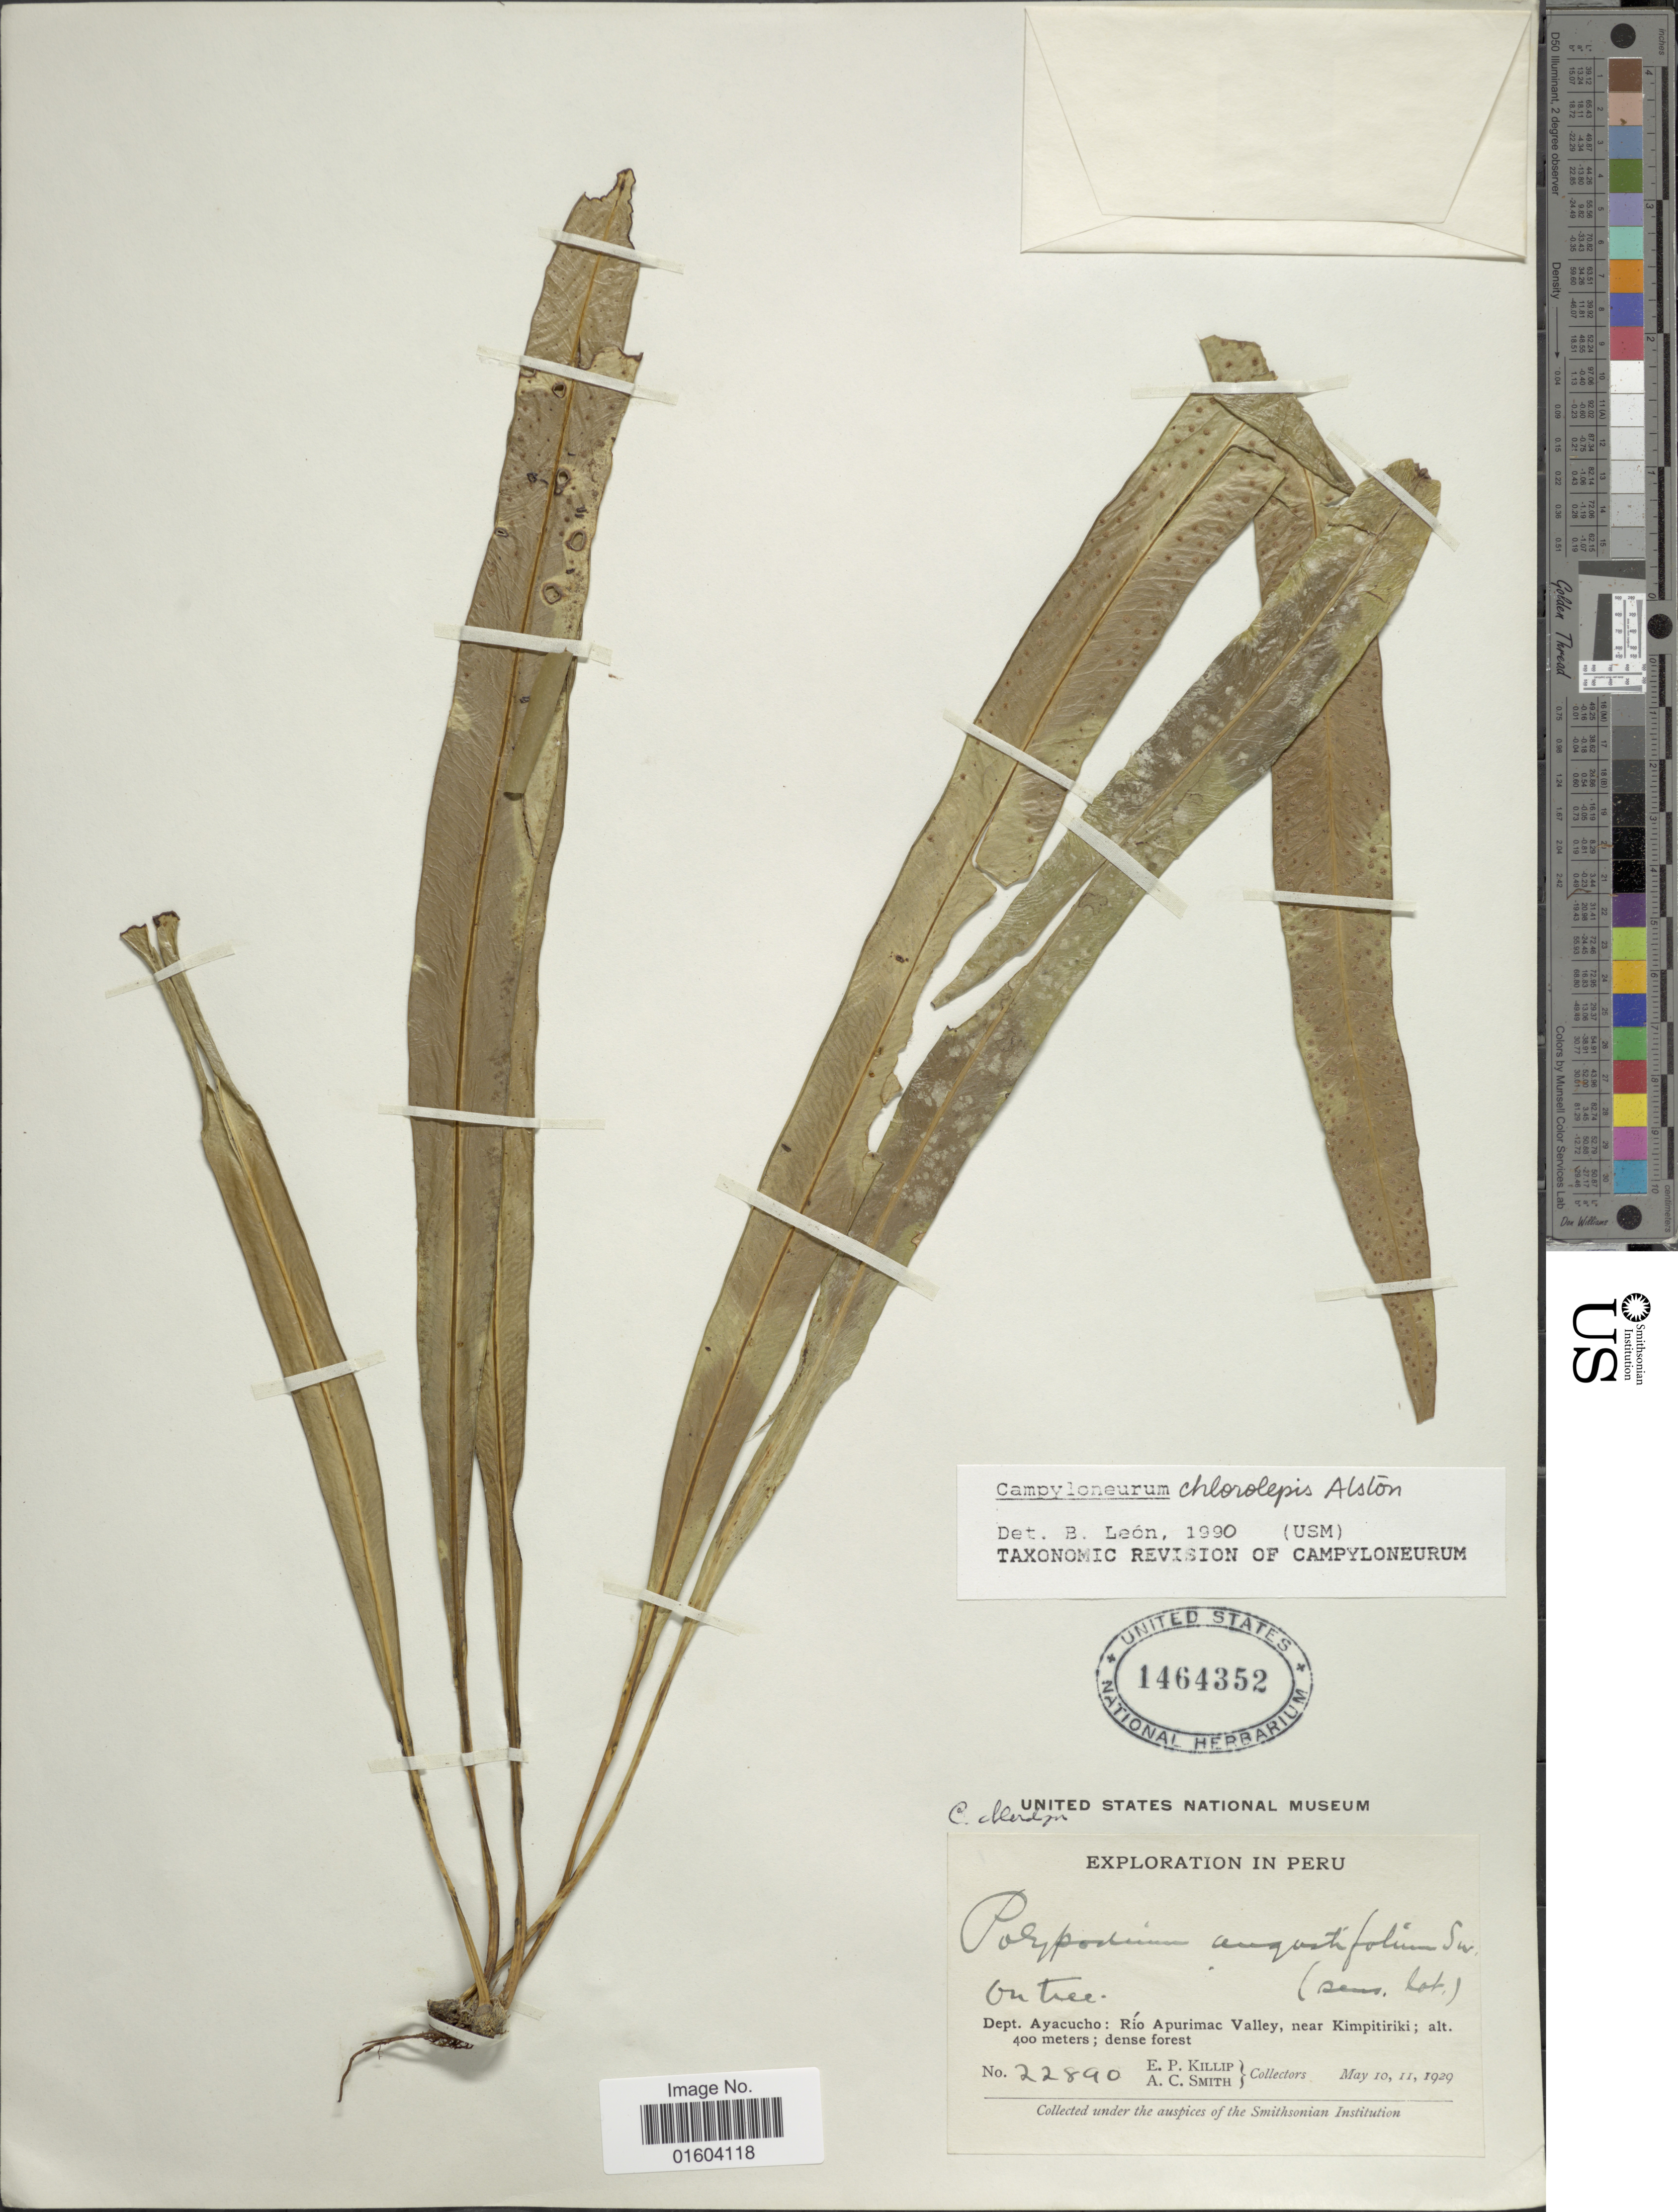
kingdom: Plantae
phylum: Tracheophyta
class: Polypodiopsida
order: Polypodiales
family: Polypodiaceae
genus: Campyloneurum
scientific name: Campyloneurum chlorolepis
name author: Alston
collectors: E. P. Killip & A. C. Smith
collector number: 22890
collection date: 1929-05-10/1929-05-11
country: Peru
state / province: Ayacucho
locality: Dept. Ayacucho: Rio Apurimac Valley, near Kimpititiki.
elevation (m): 400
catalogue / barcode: US 1464352